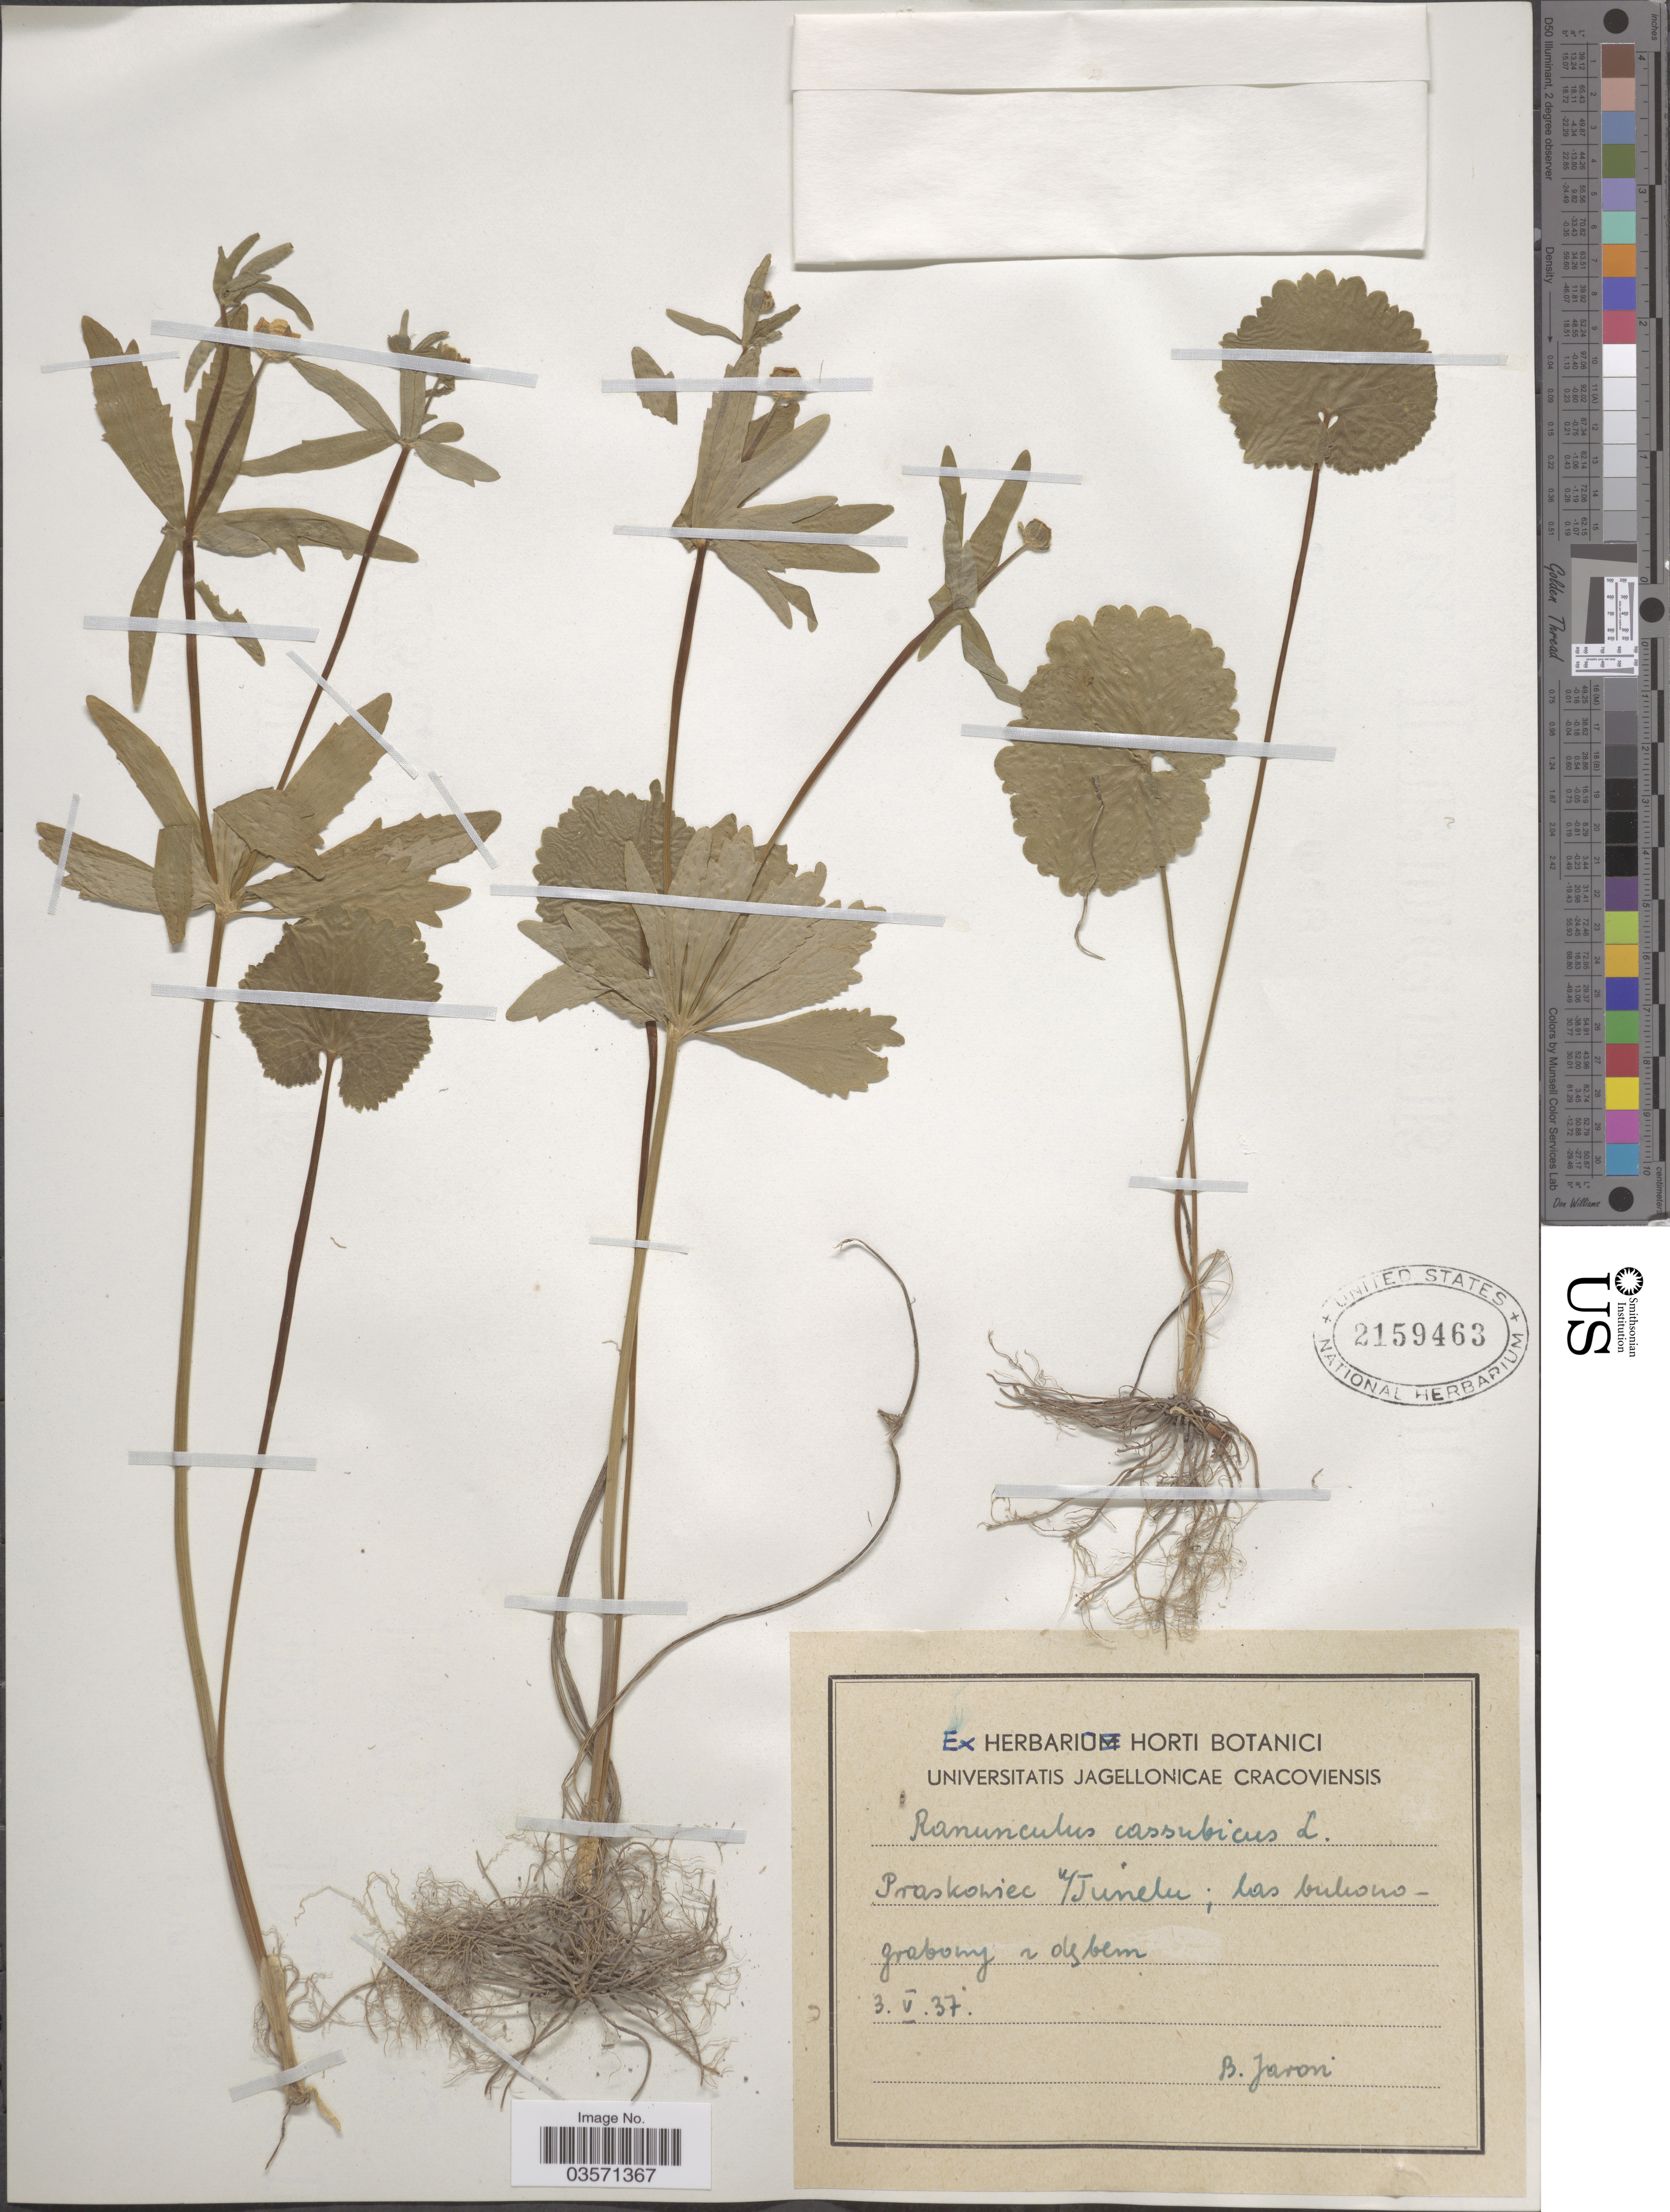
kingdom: Plantae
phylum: Tracheophyta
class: Magnoliopsida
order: Ranunculales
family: Ranunculaceae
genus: Ranunculus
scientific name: Ranunculus cassubicus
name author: L.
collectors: B. Jaron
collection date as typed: Transcribed d/m/y: 3/5/37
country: Poland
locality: Piaskowiec x/Tunelu; las bukonograbony v debem. [interpreted]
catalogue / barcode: US 2159463